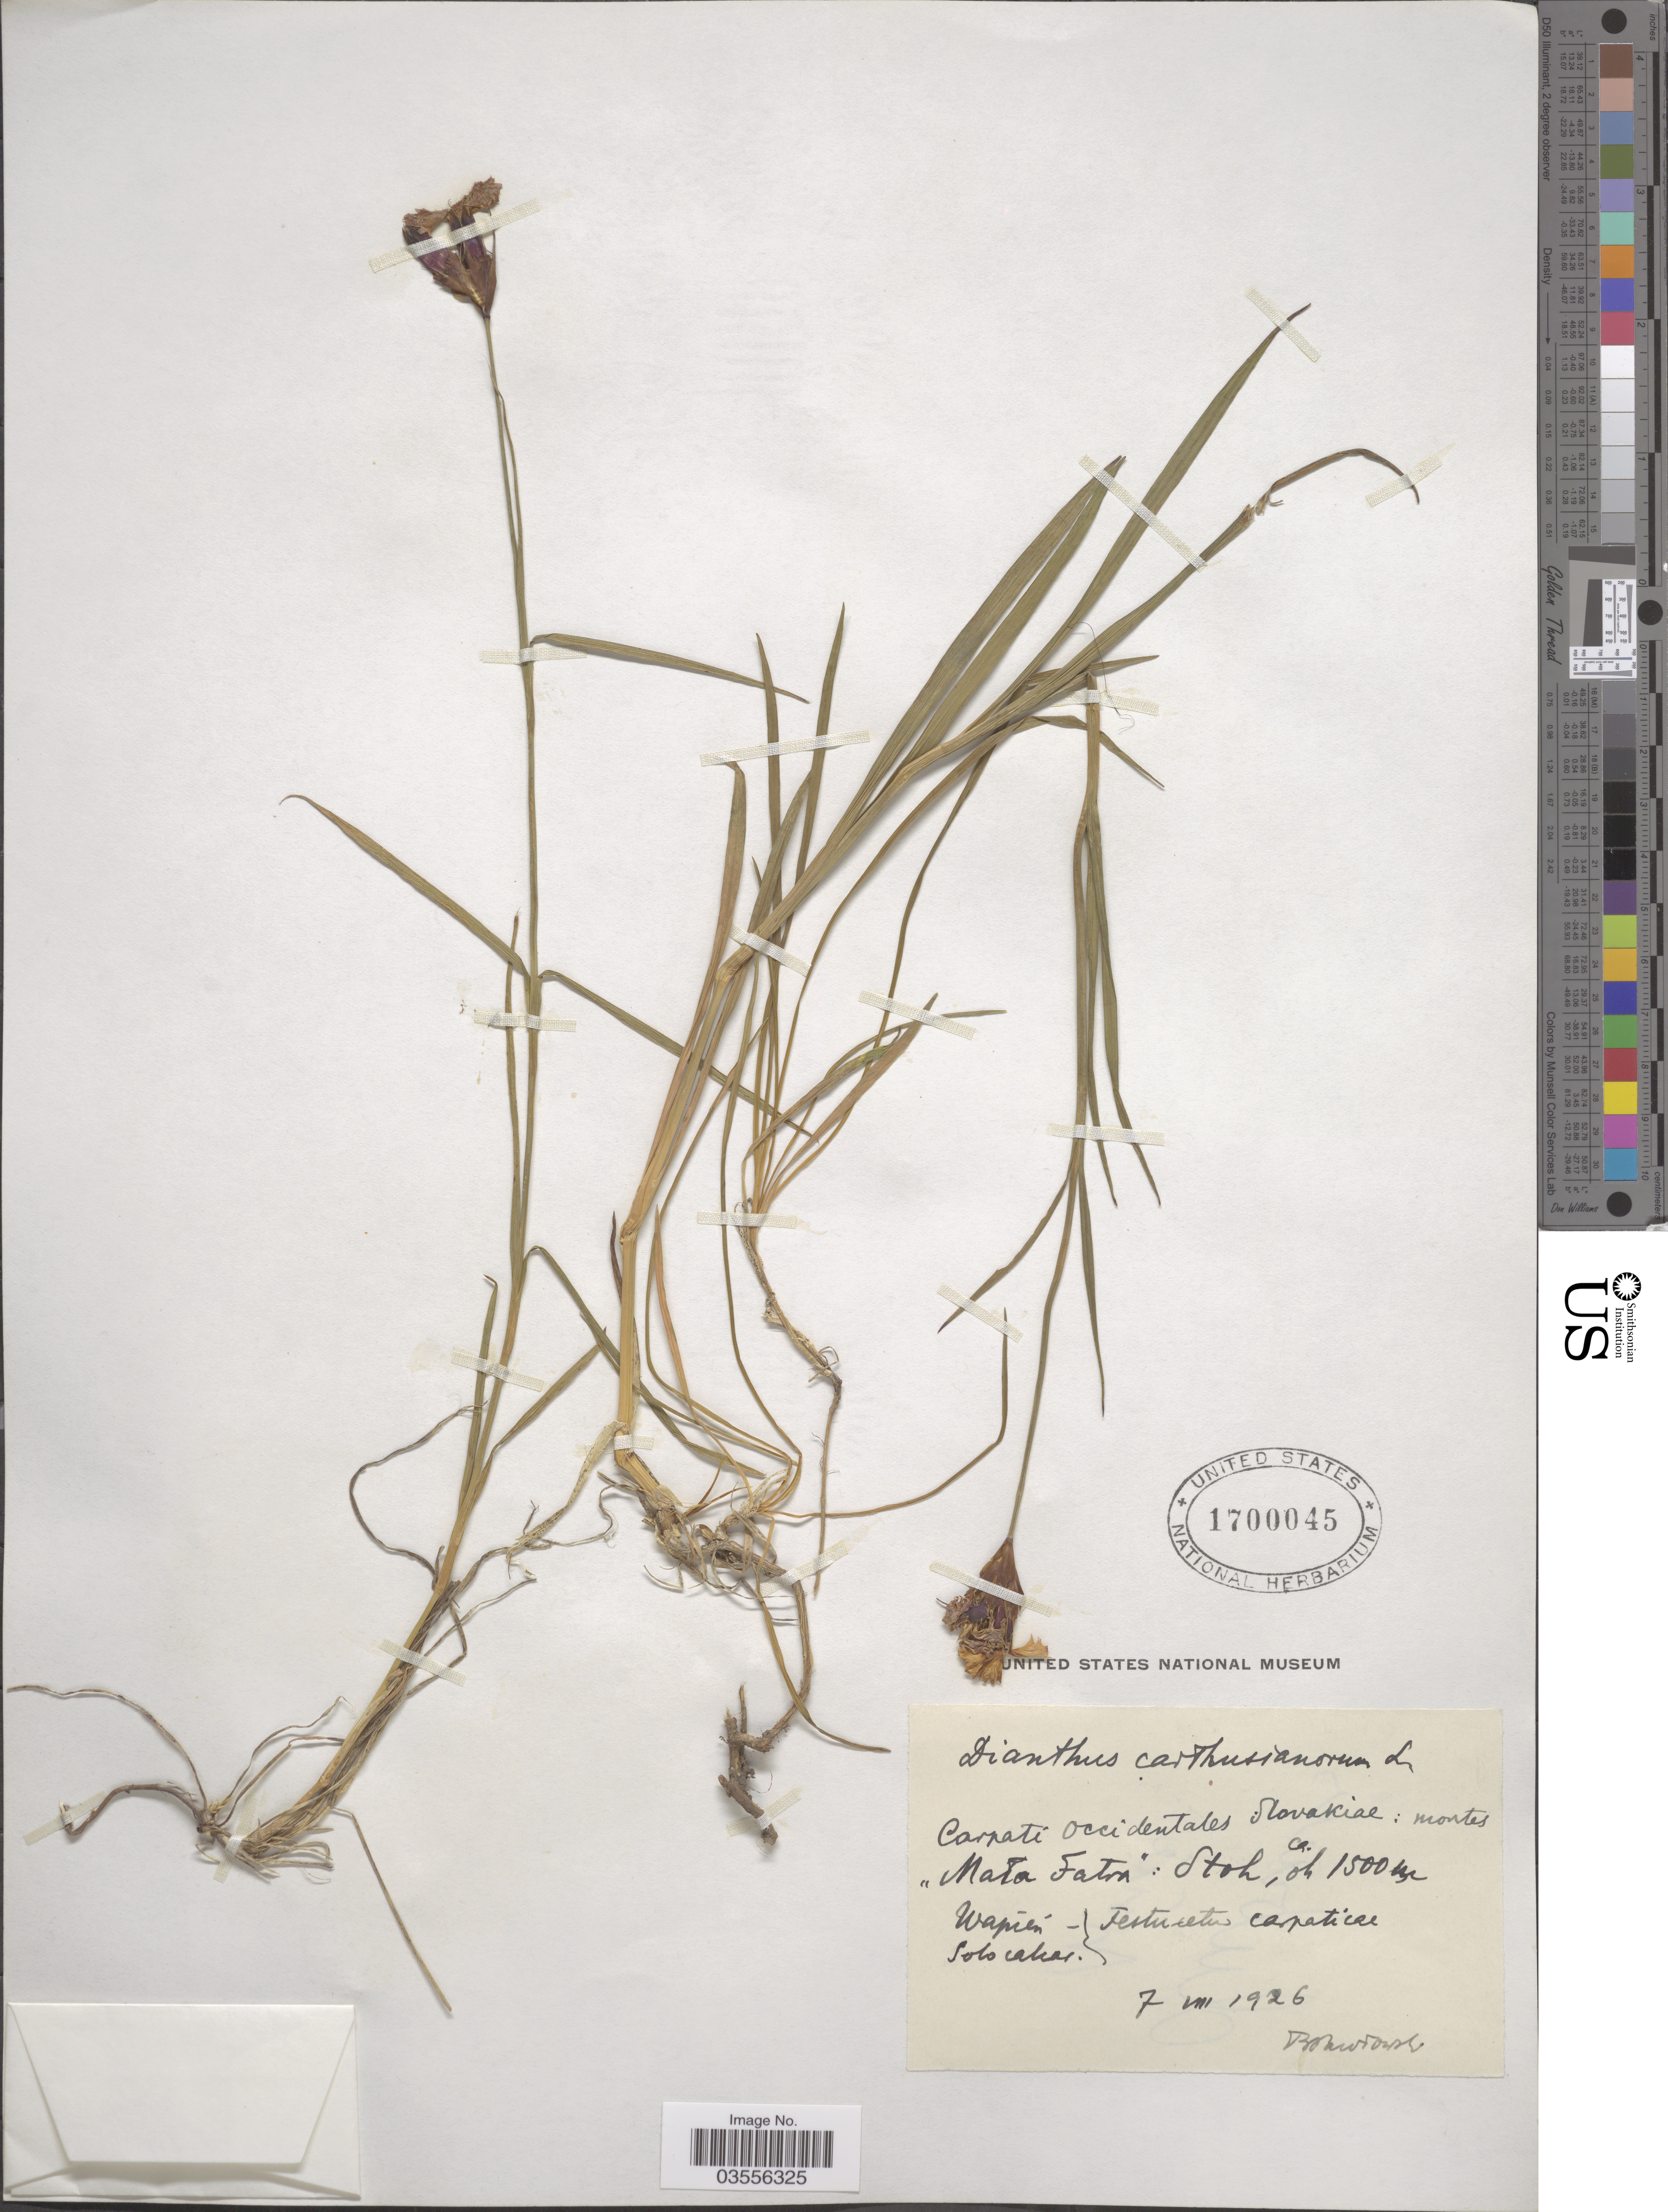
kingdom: Plantae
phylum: Tracheophyta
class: Magnoliopsida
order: Caryophyllales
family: Caryophyllaceae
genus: Dianthus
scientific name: Dianthus carthusianorum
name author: L.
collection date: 1926-08-07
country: Slovakia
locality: Carpati Occidentales Slovakiae: montes "Mala Fatra": Stoh.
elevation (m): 1500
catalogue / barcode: US 1700045